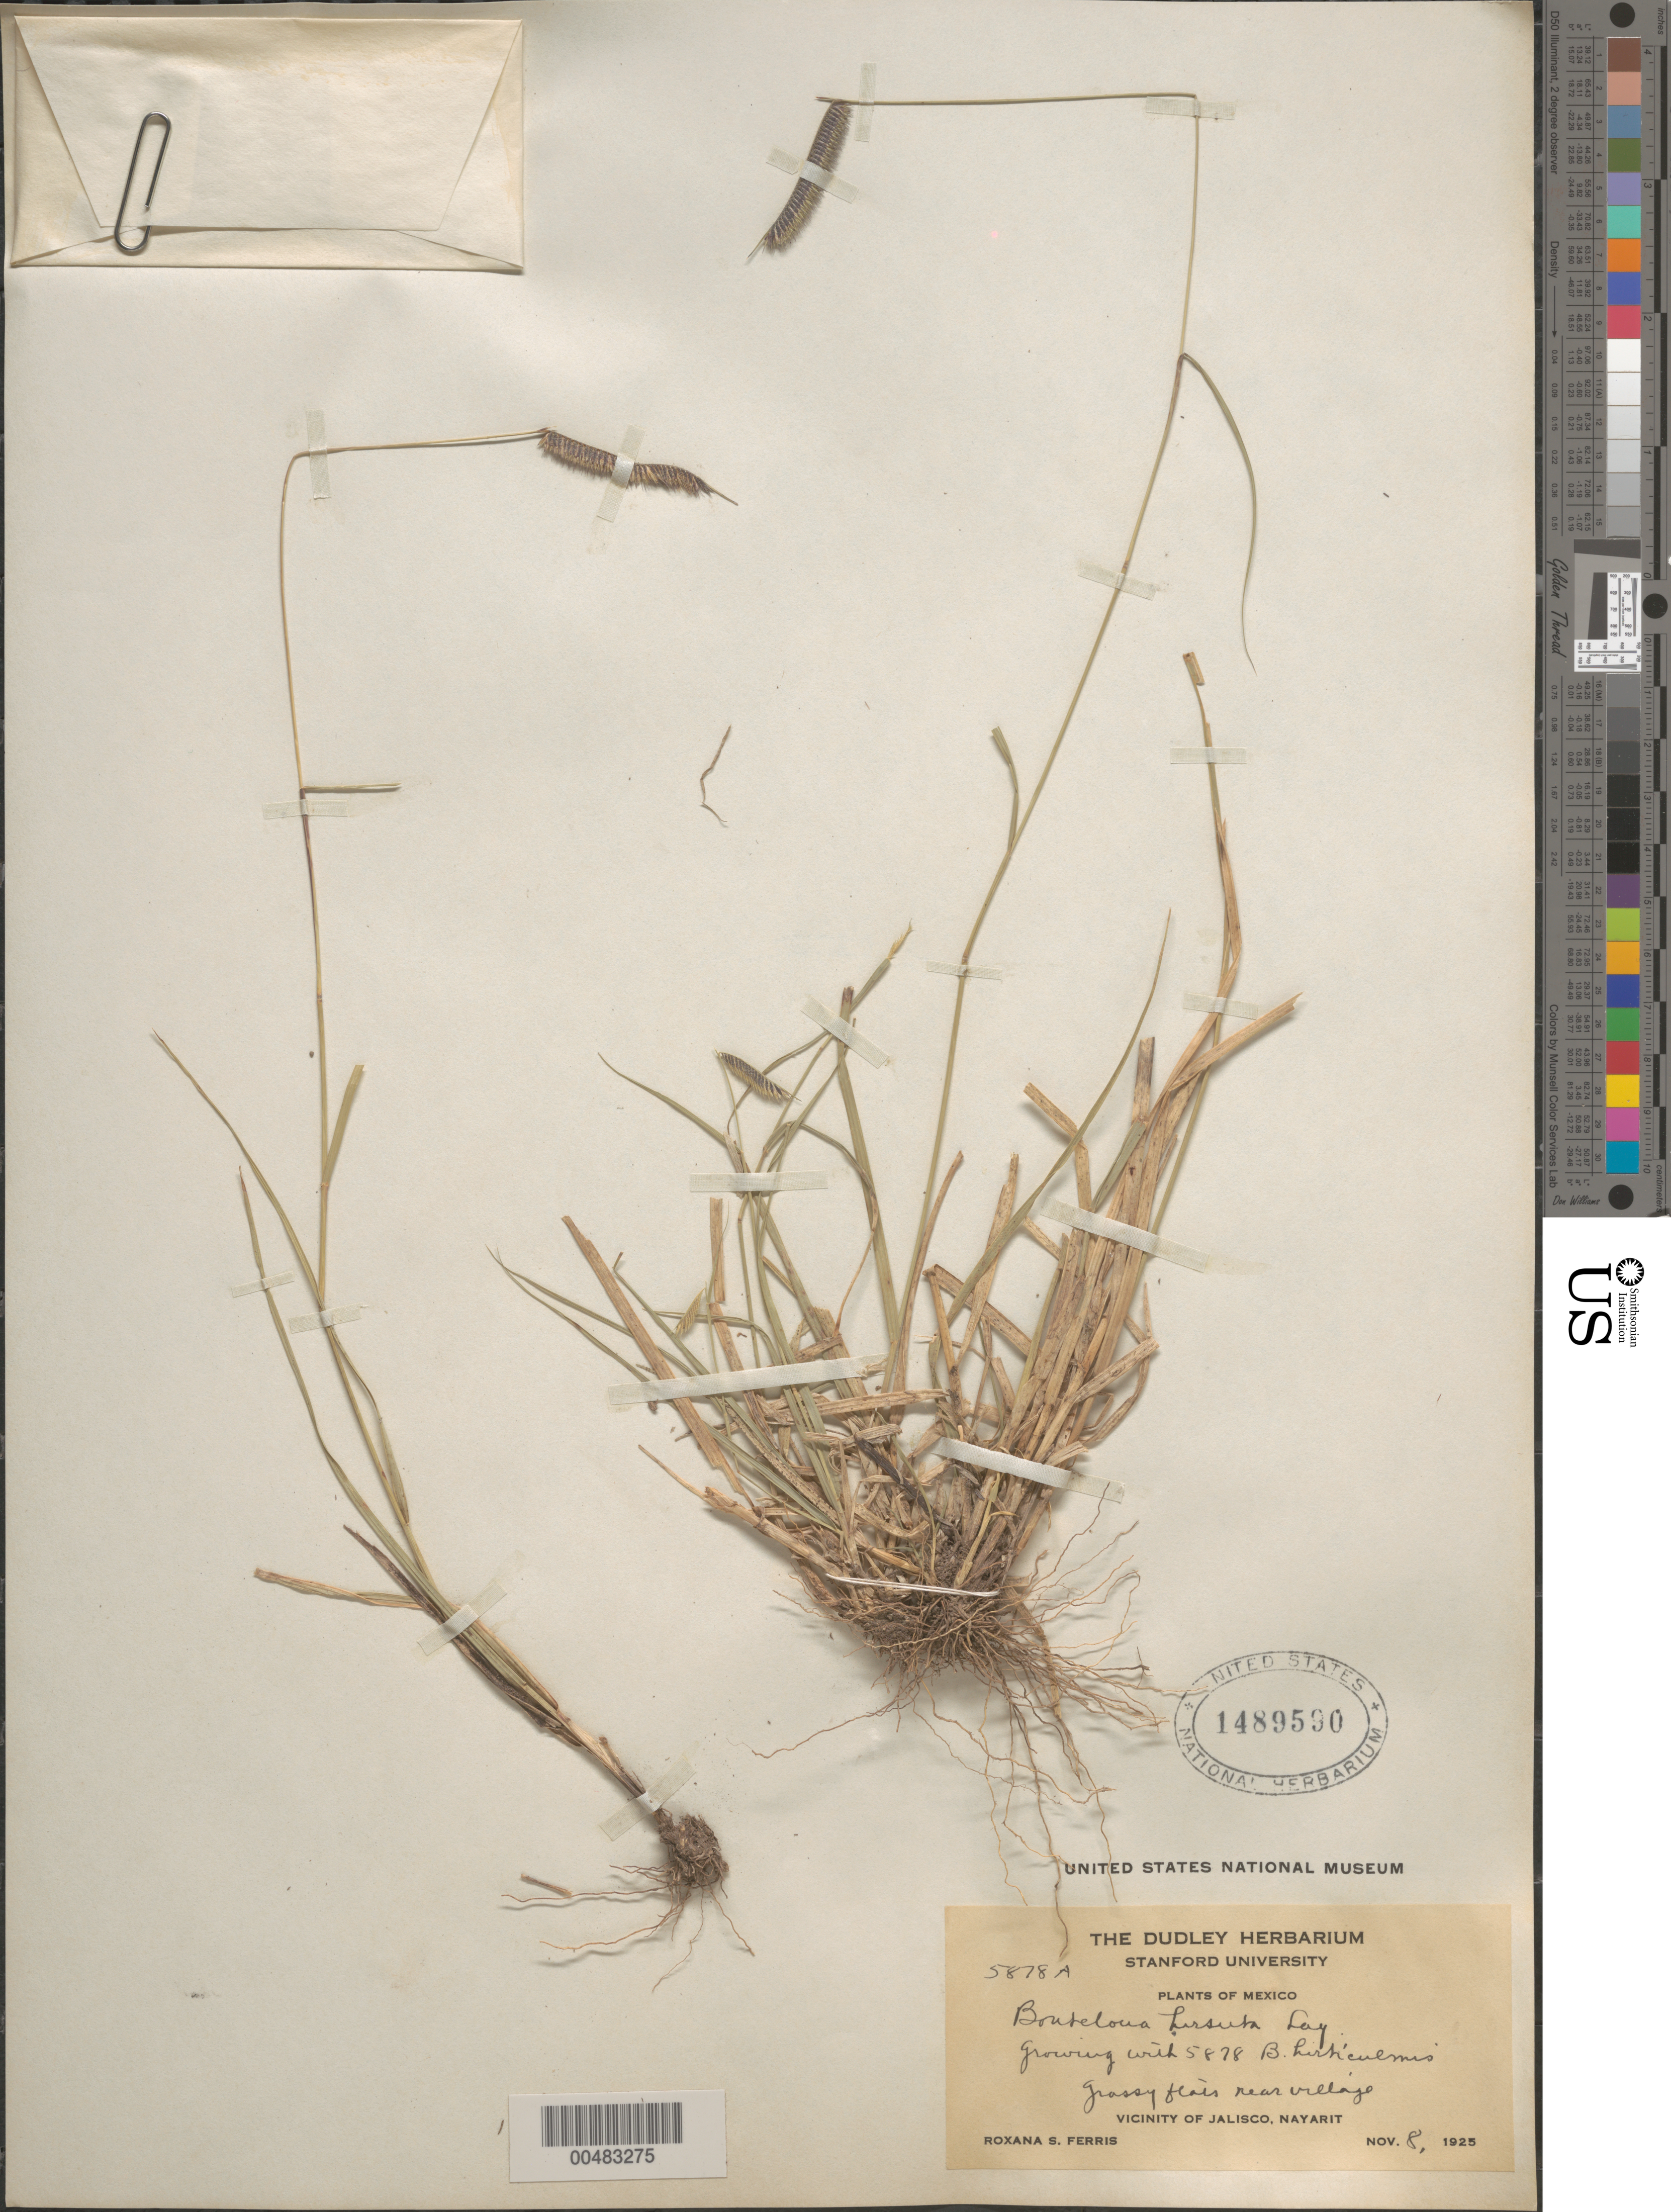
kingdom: Plantae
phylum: Tracheophyta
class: Liliopsida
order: Poales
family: Poaceae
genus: Bouteloua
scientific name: Bouteloua hirsuta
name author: Lag.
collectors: R. S. Ferris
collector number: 5878A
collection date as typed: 8 Nov 1925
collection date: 1925-11-08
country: Mexico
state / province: Nayarit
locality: Vicinity of Jalisco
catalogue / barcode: US 1489590